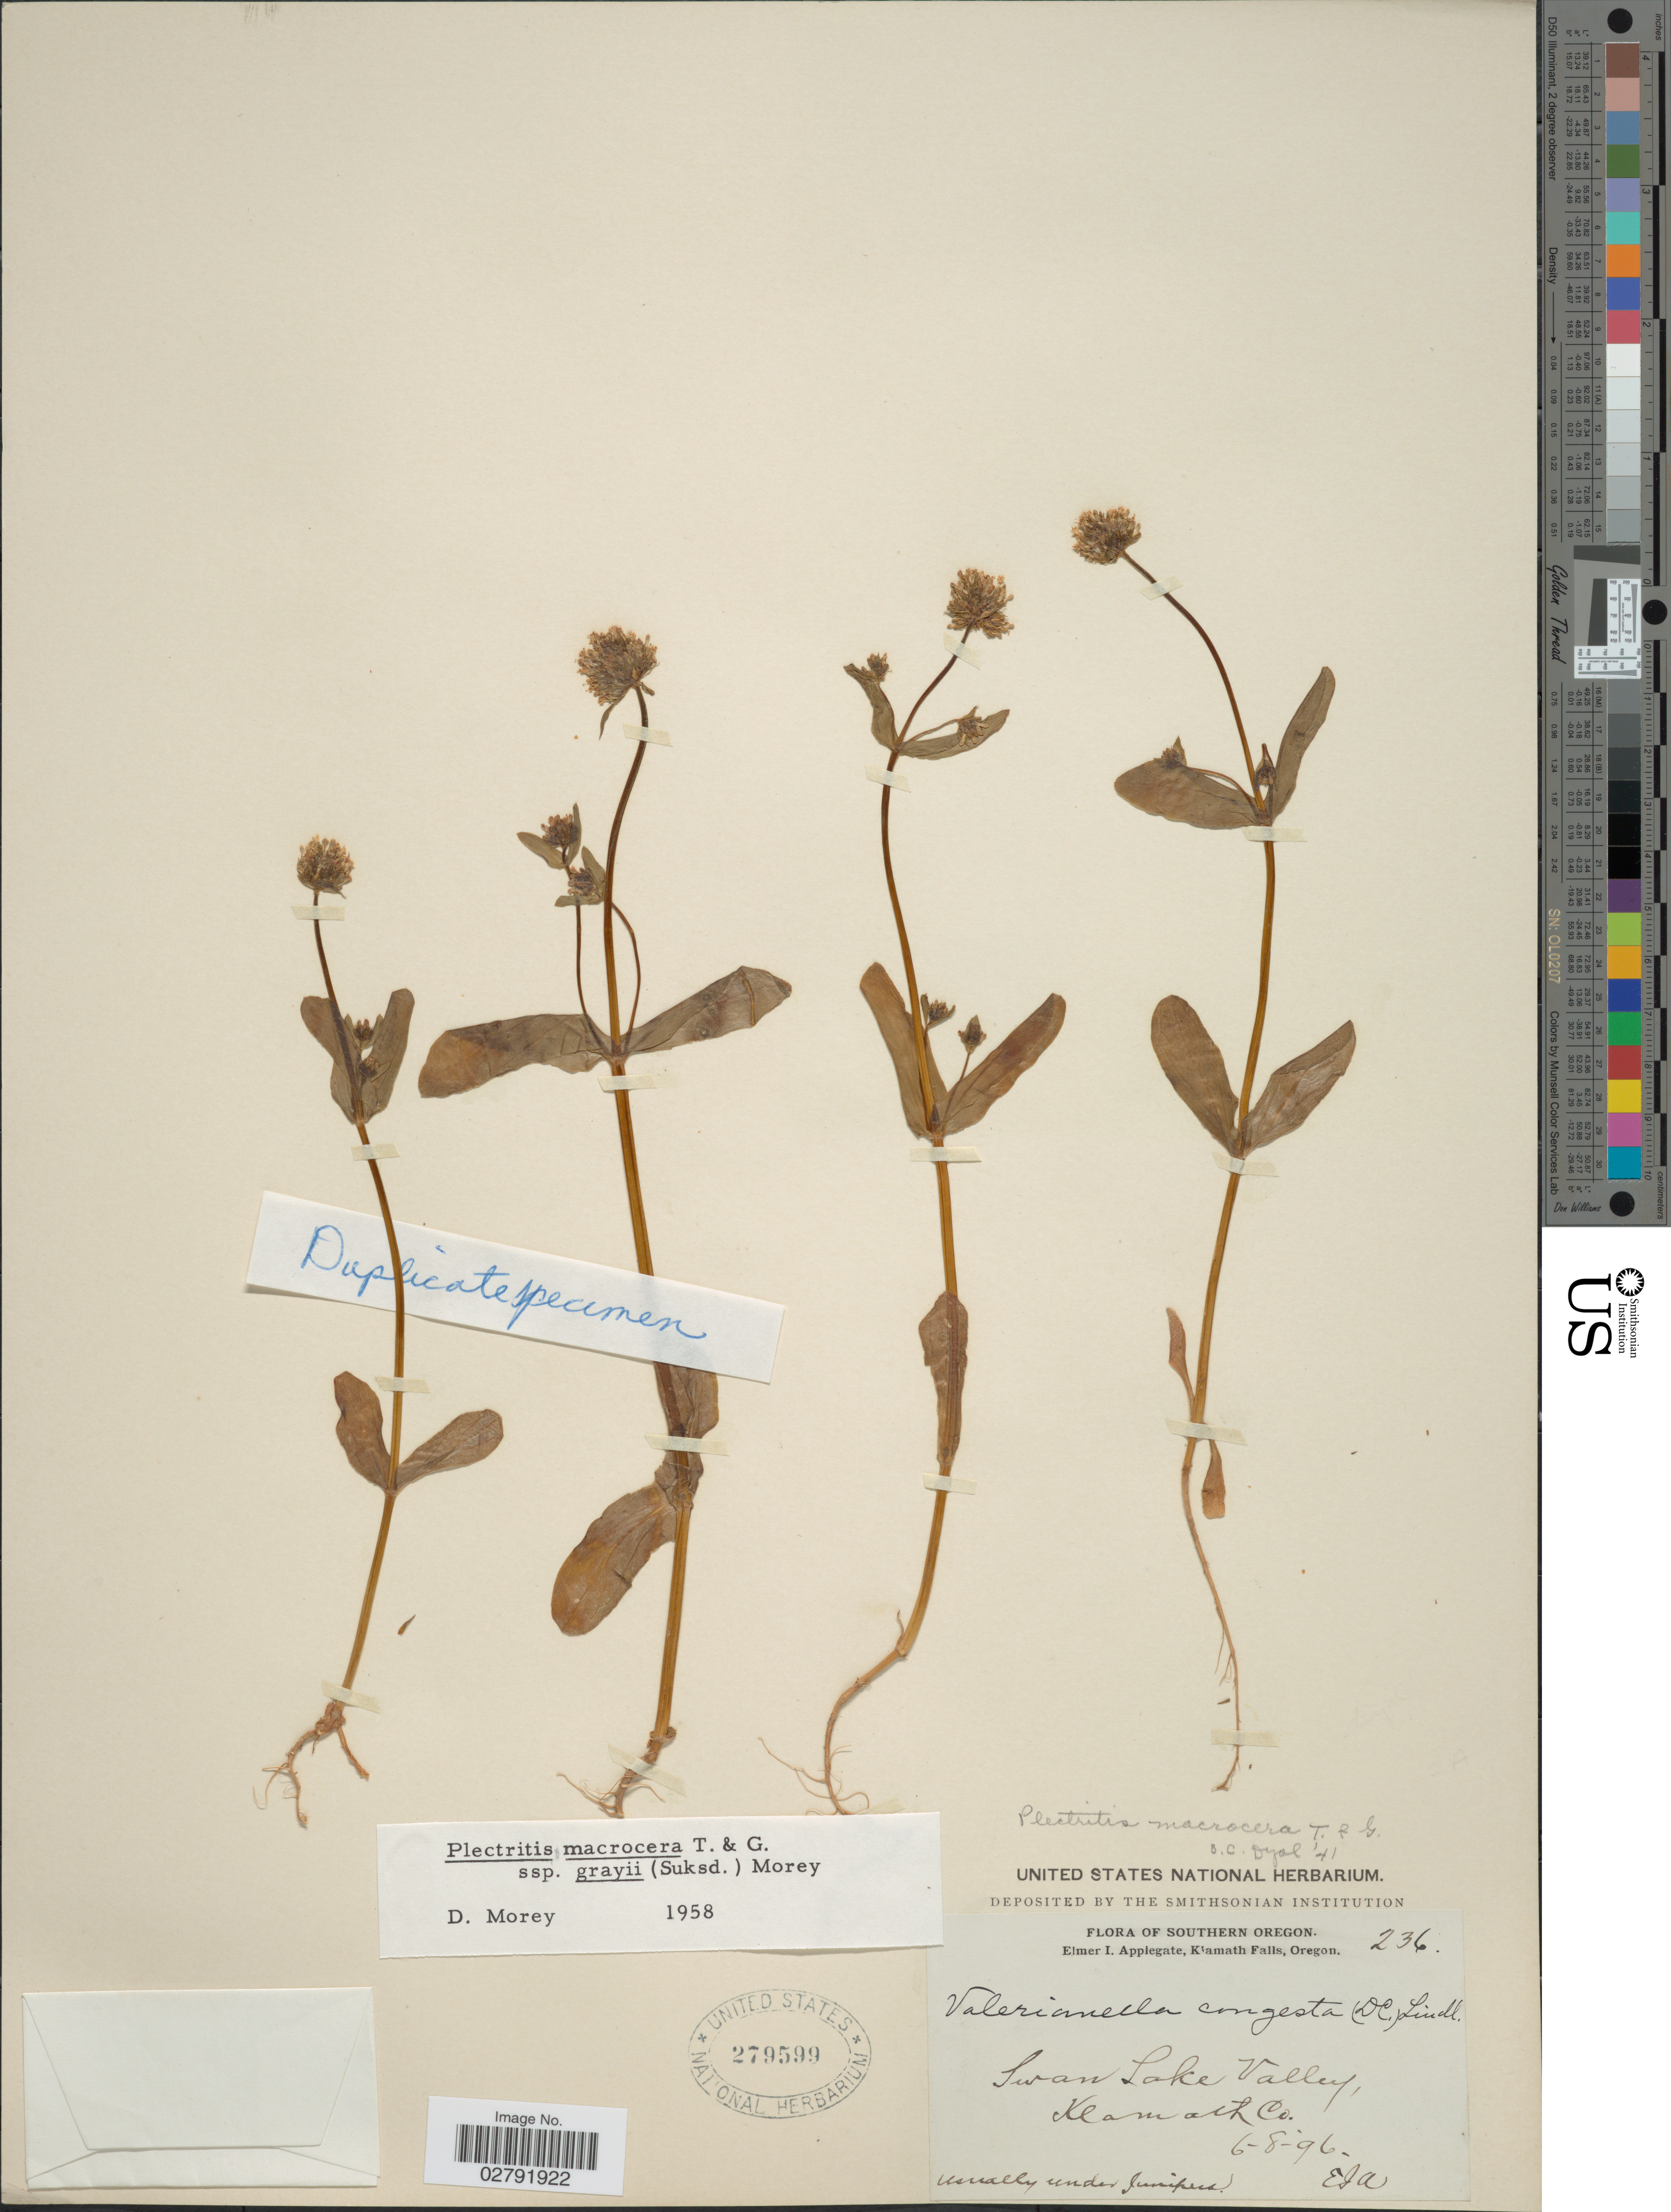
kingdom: Plantae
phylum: Tracheophyta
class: Magnoliopsida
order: Dipsacales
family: Caprifoliaceae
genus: Plectritis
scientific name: Plectritis macrocera subsp. grayi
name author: (Suksd.) Morey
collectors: E. I. Applegate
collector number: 236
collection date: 1896-06-08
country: United States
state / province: Oregon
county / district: Klamath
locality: Southern Oregon. Klamath Falls. Swan Lake Valley, Klamath Co.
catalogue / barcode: US 279599